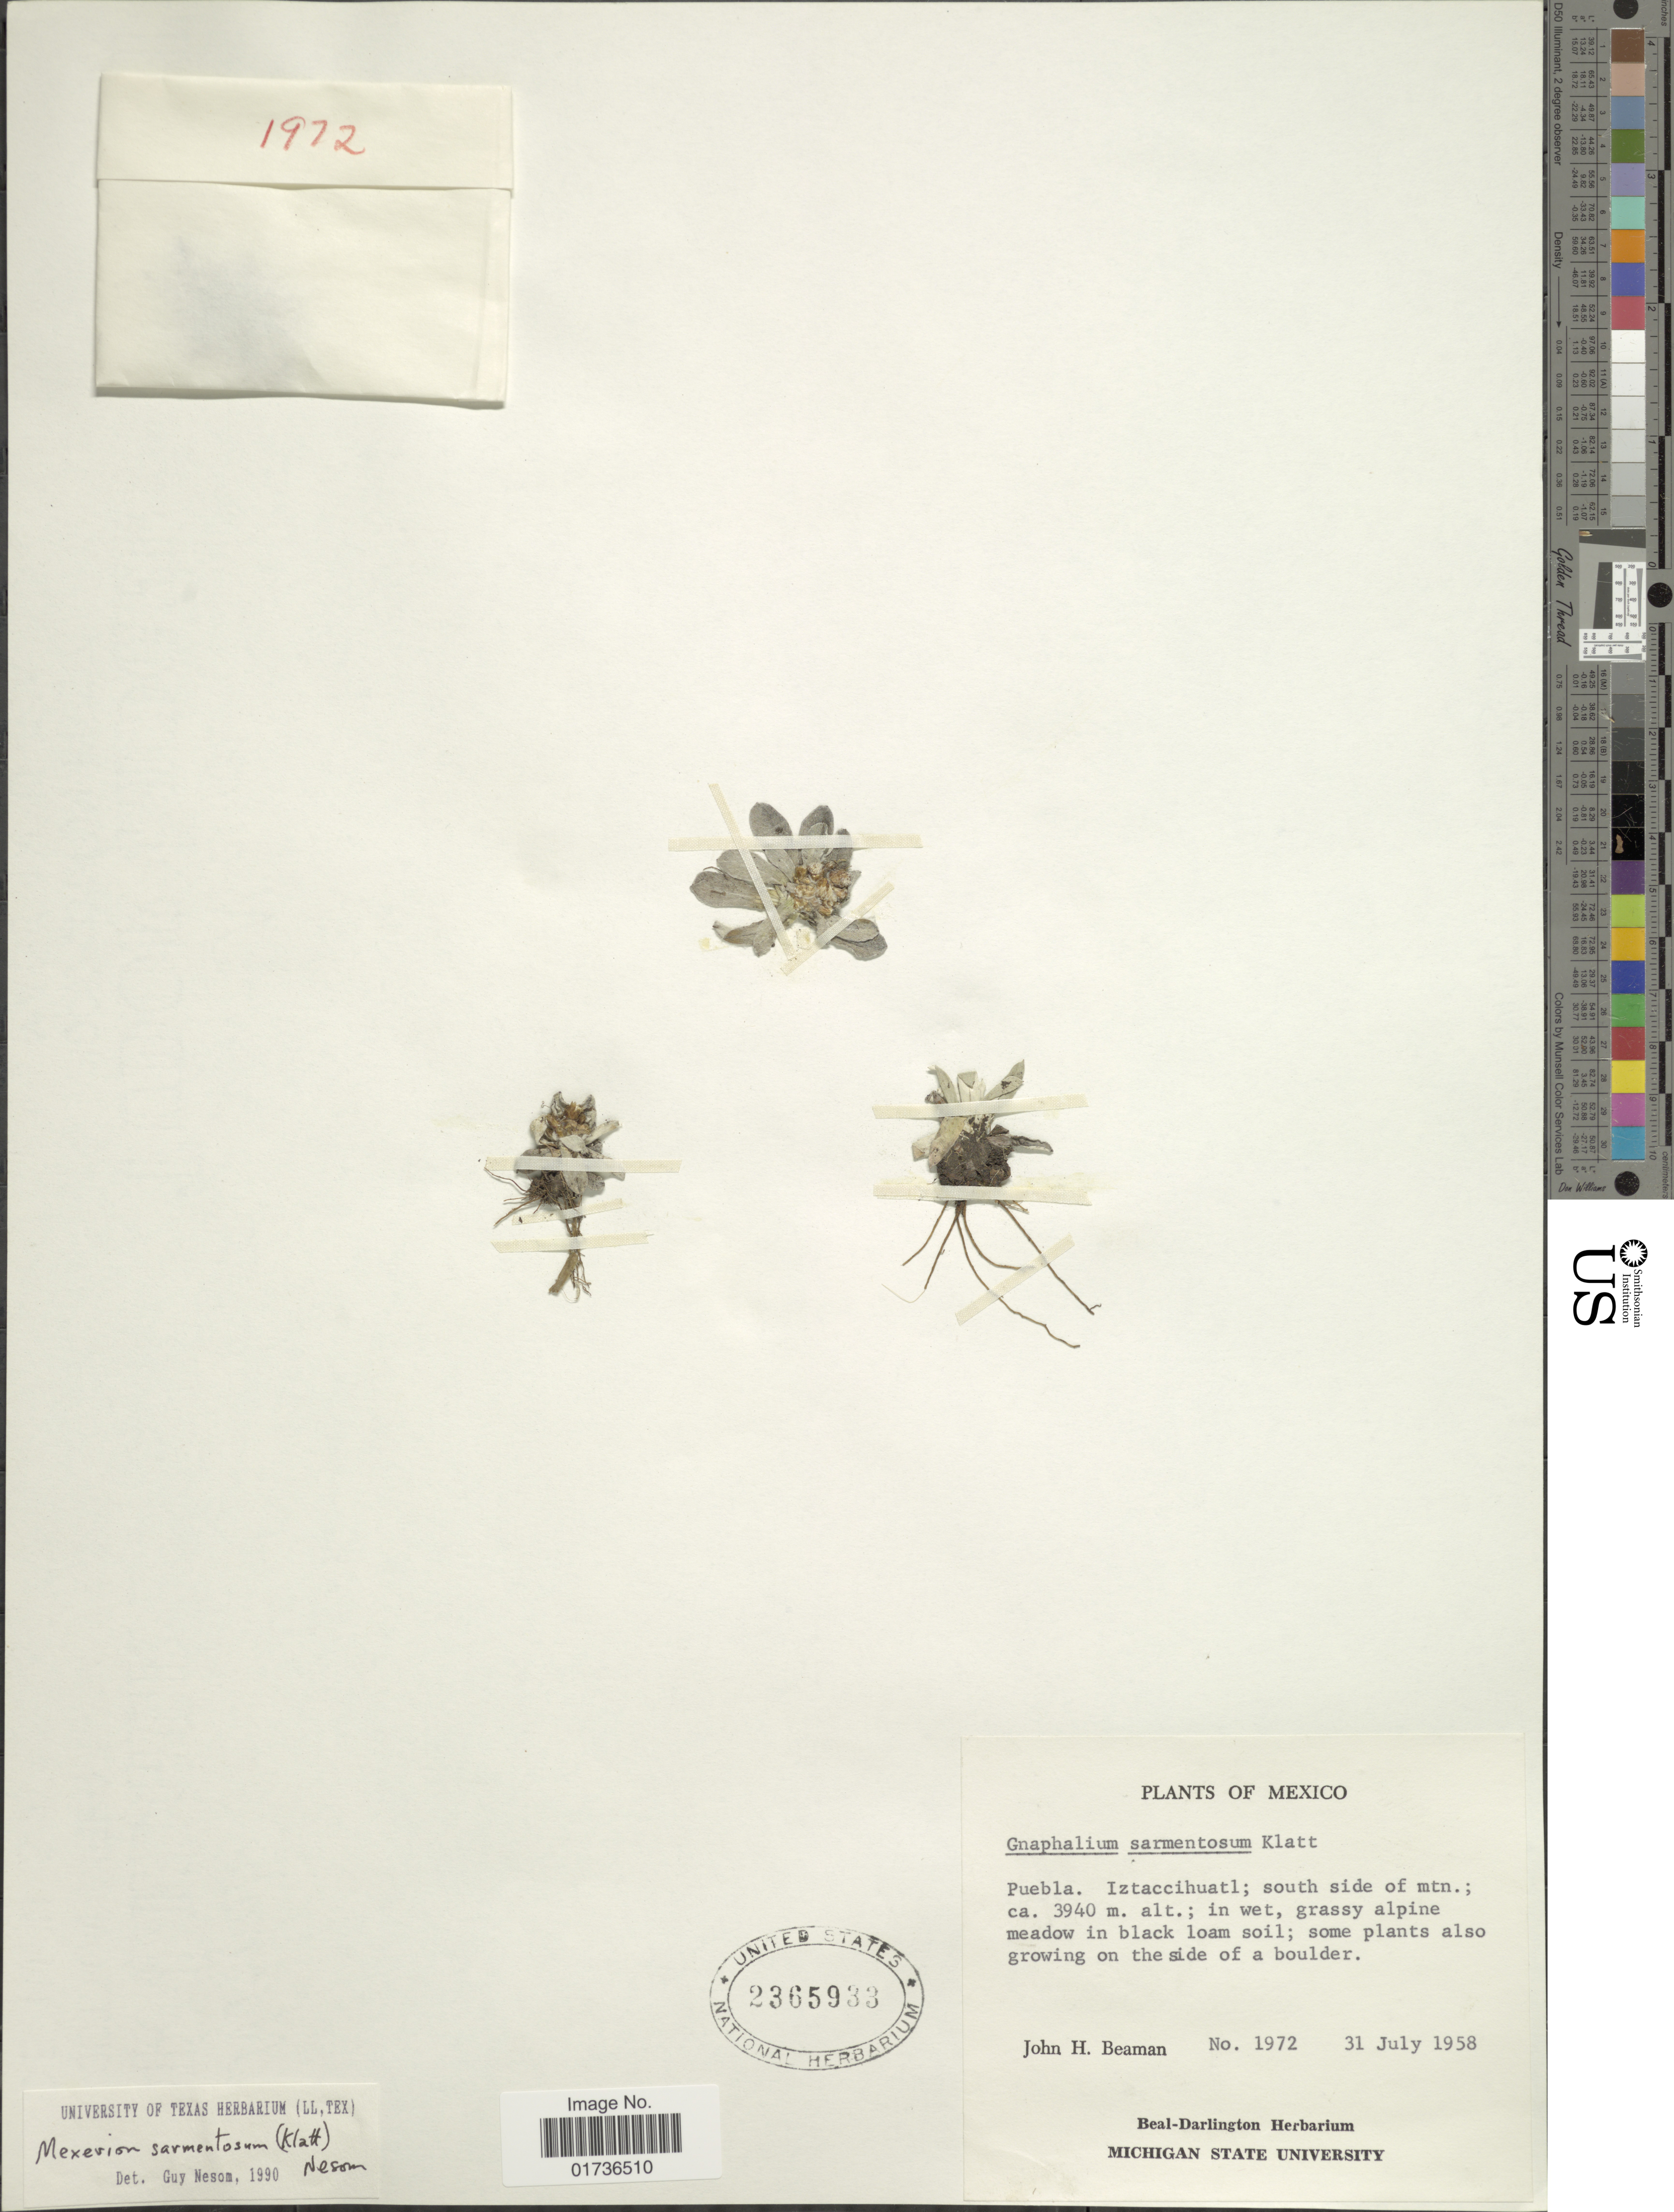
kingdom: Plantae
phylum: Tracheophyta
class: Magnoliopsida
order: Asterales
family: Asteraceae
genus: Mexerion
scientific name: Mexerion sarmentosum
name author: (Klatt) G.L. Nesom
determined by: Nesom, Guy L.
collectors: J. H. Beaman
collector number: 1972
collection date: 1958-07-31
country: Mexico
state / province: Puebla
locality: Iztaccihuatl; south side of mtn.;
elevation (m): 3940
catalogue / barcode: US 2365933